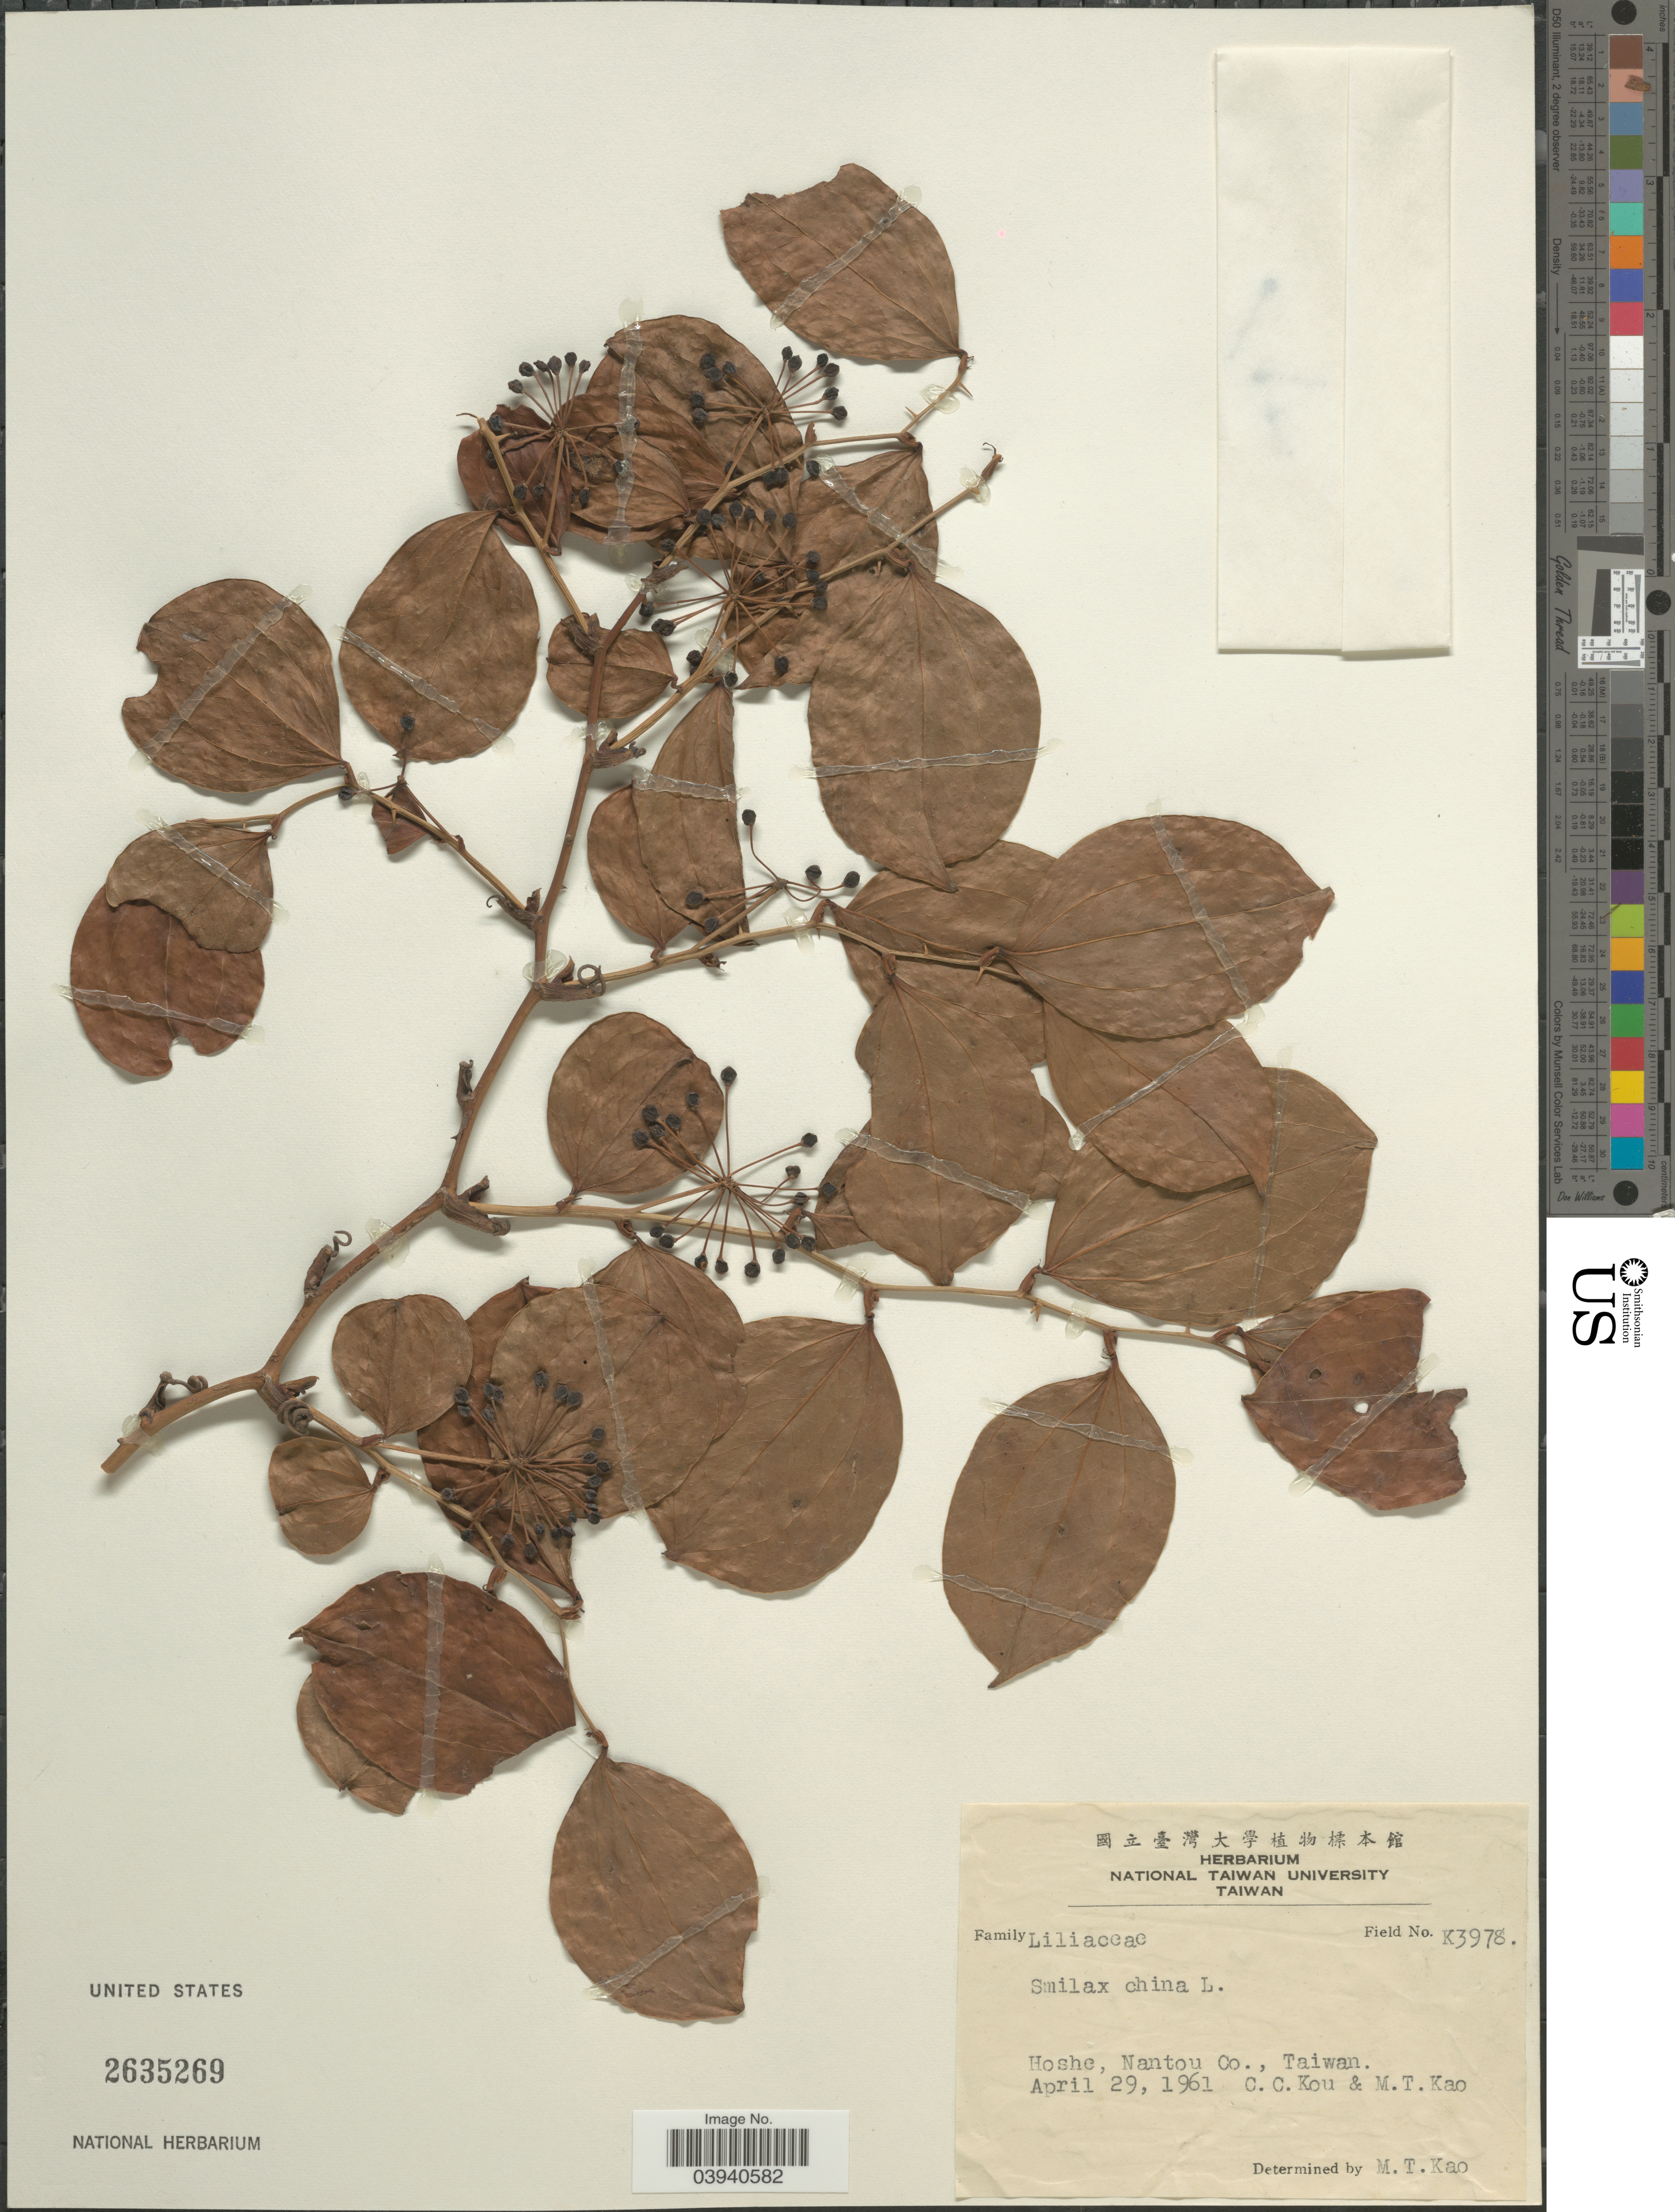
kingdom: Plantae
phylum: Tracheophyta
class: Liliopsida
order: Liliales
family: Smilacaceae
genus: Smilax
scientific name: Smilax china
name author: L.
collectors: National Taiwan University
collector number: K3978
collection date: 1961-04-29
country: Taiwan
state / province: Nantou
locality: Hoshe, Nantou Co.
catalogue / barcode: US 2635269